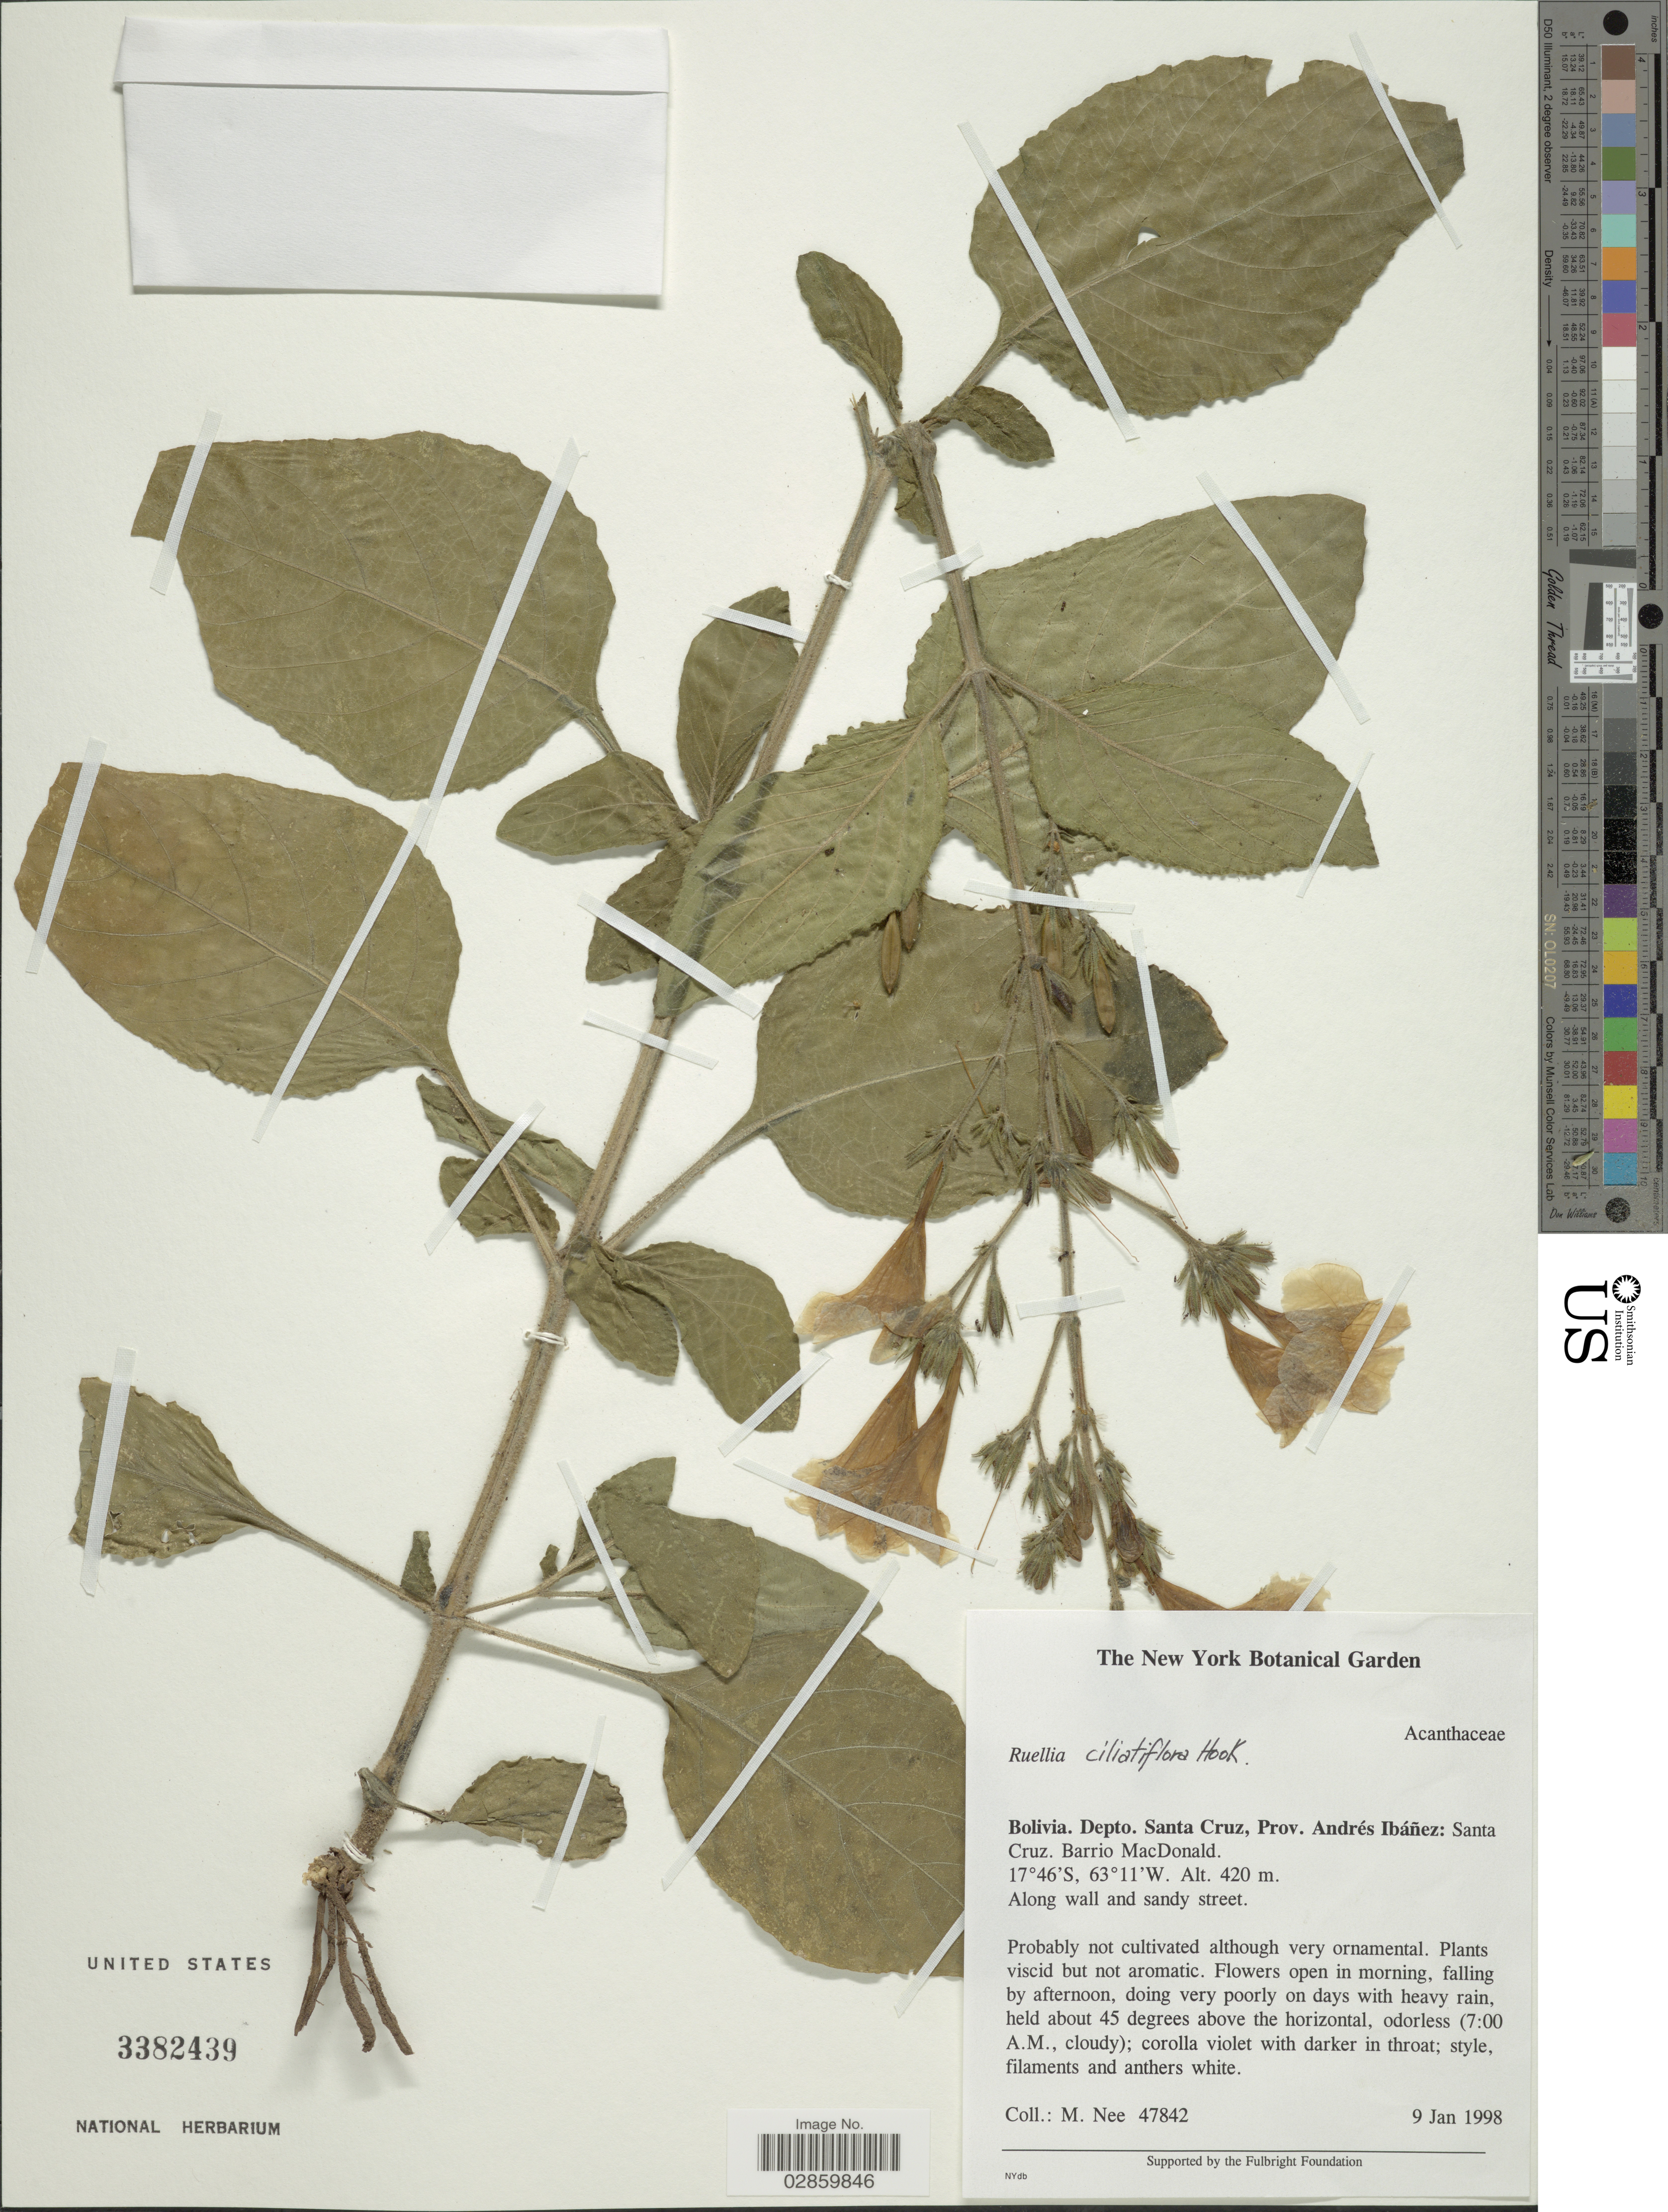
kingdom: Plantae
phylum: Tracheophyta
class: Magnoliopsida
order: Lamiales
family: Acanthaceae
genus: Ruellia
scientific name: Ruellia ciliatiflora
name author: Hook.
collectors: M. Nee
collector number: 47842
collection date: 1998-01-09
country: Bolivia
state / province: Santa Cruz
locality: Depto. Santa Cruz, Prov. Andrés Ibáñez: Santa Cruz. Barrio MacDonald.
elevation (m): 420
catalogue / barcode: US 3382439